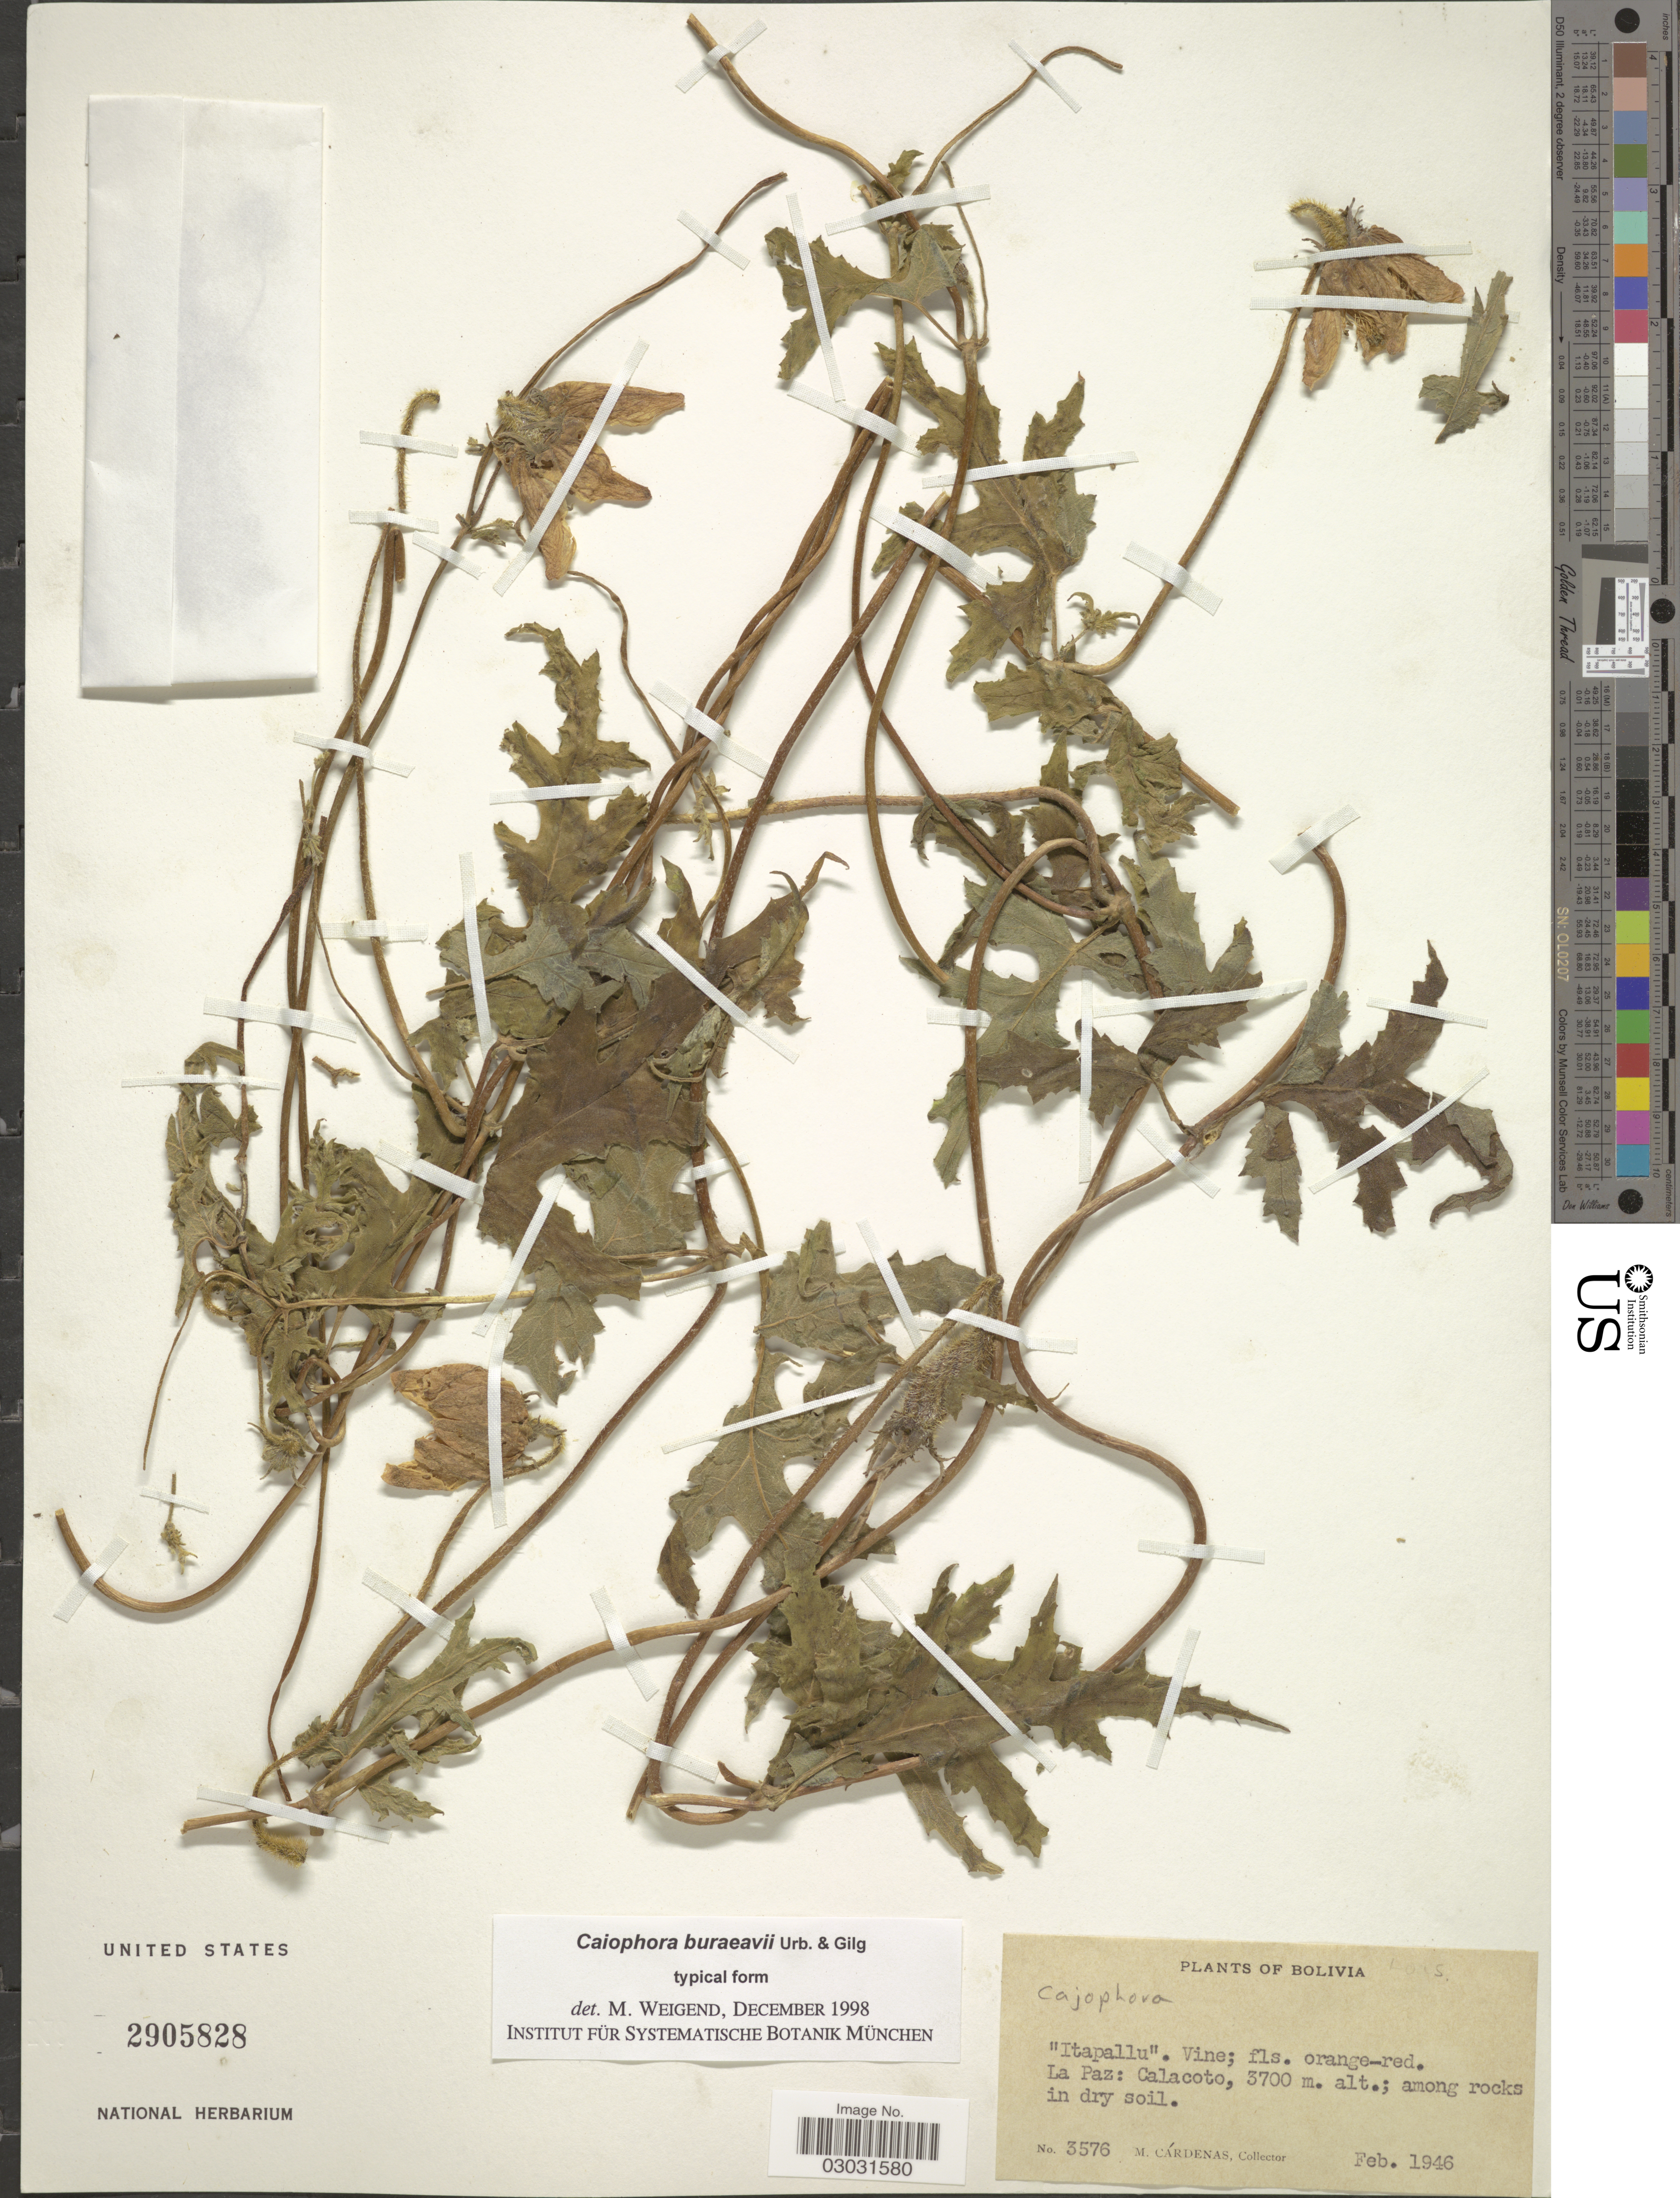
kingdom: Plantae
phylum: Tracheophyta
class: Magnoliopsida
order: Cornales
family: Loasaceae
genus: Caiophora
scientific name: Caiophora buraeavii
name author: Urb. & Gilg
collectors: M. Cárdenas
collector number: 3576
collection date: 1946-02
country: Bolivia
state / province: La Paz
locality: Calacoto.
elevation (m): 2700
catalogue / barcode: US 2905828